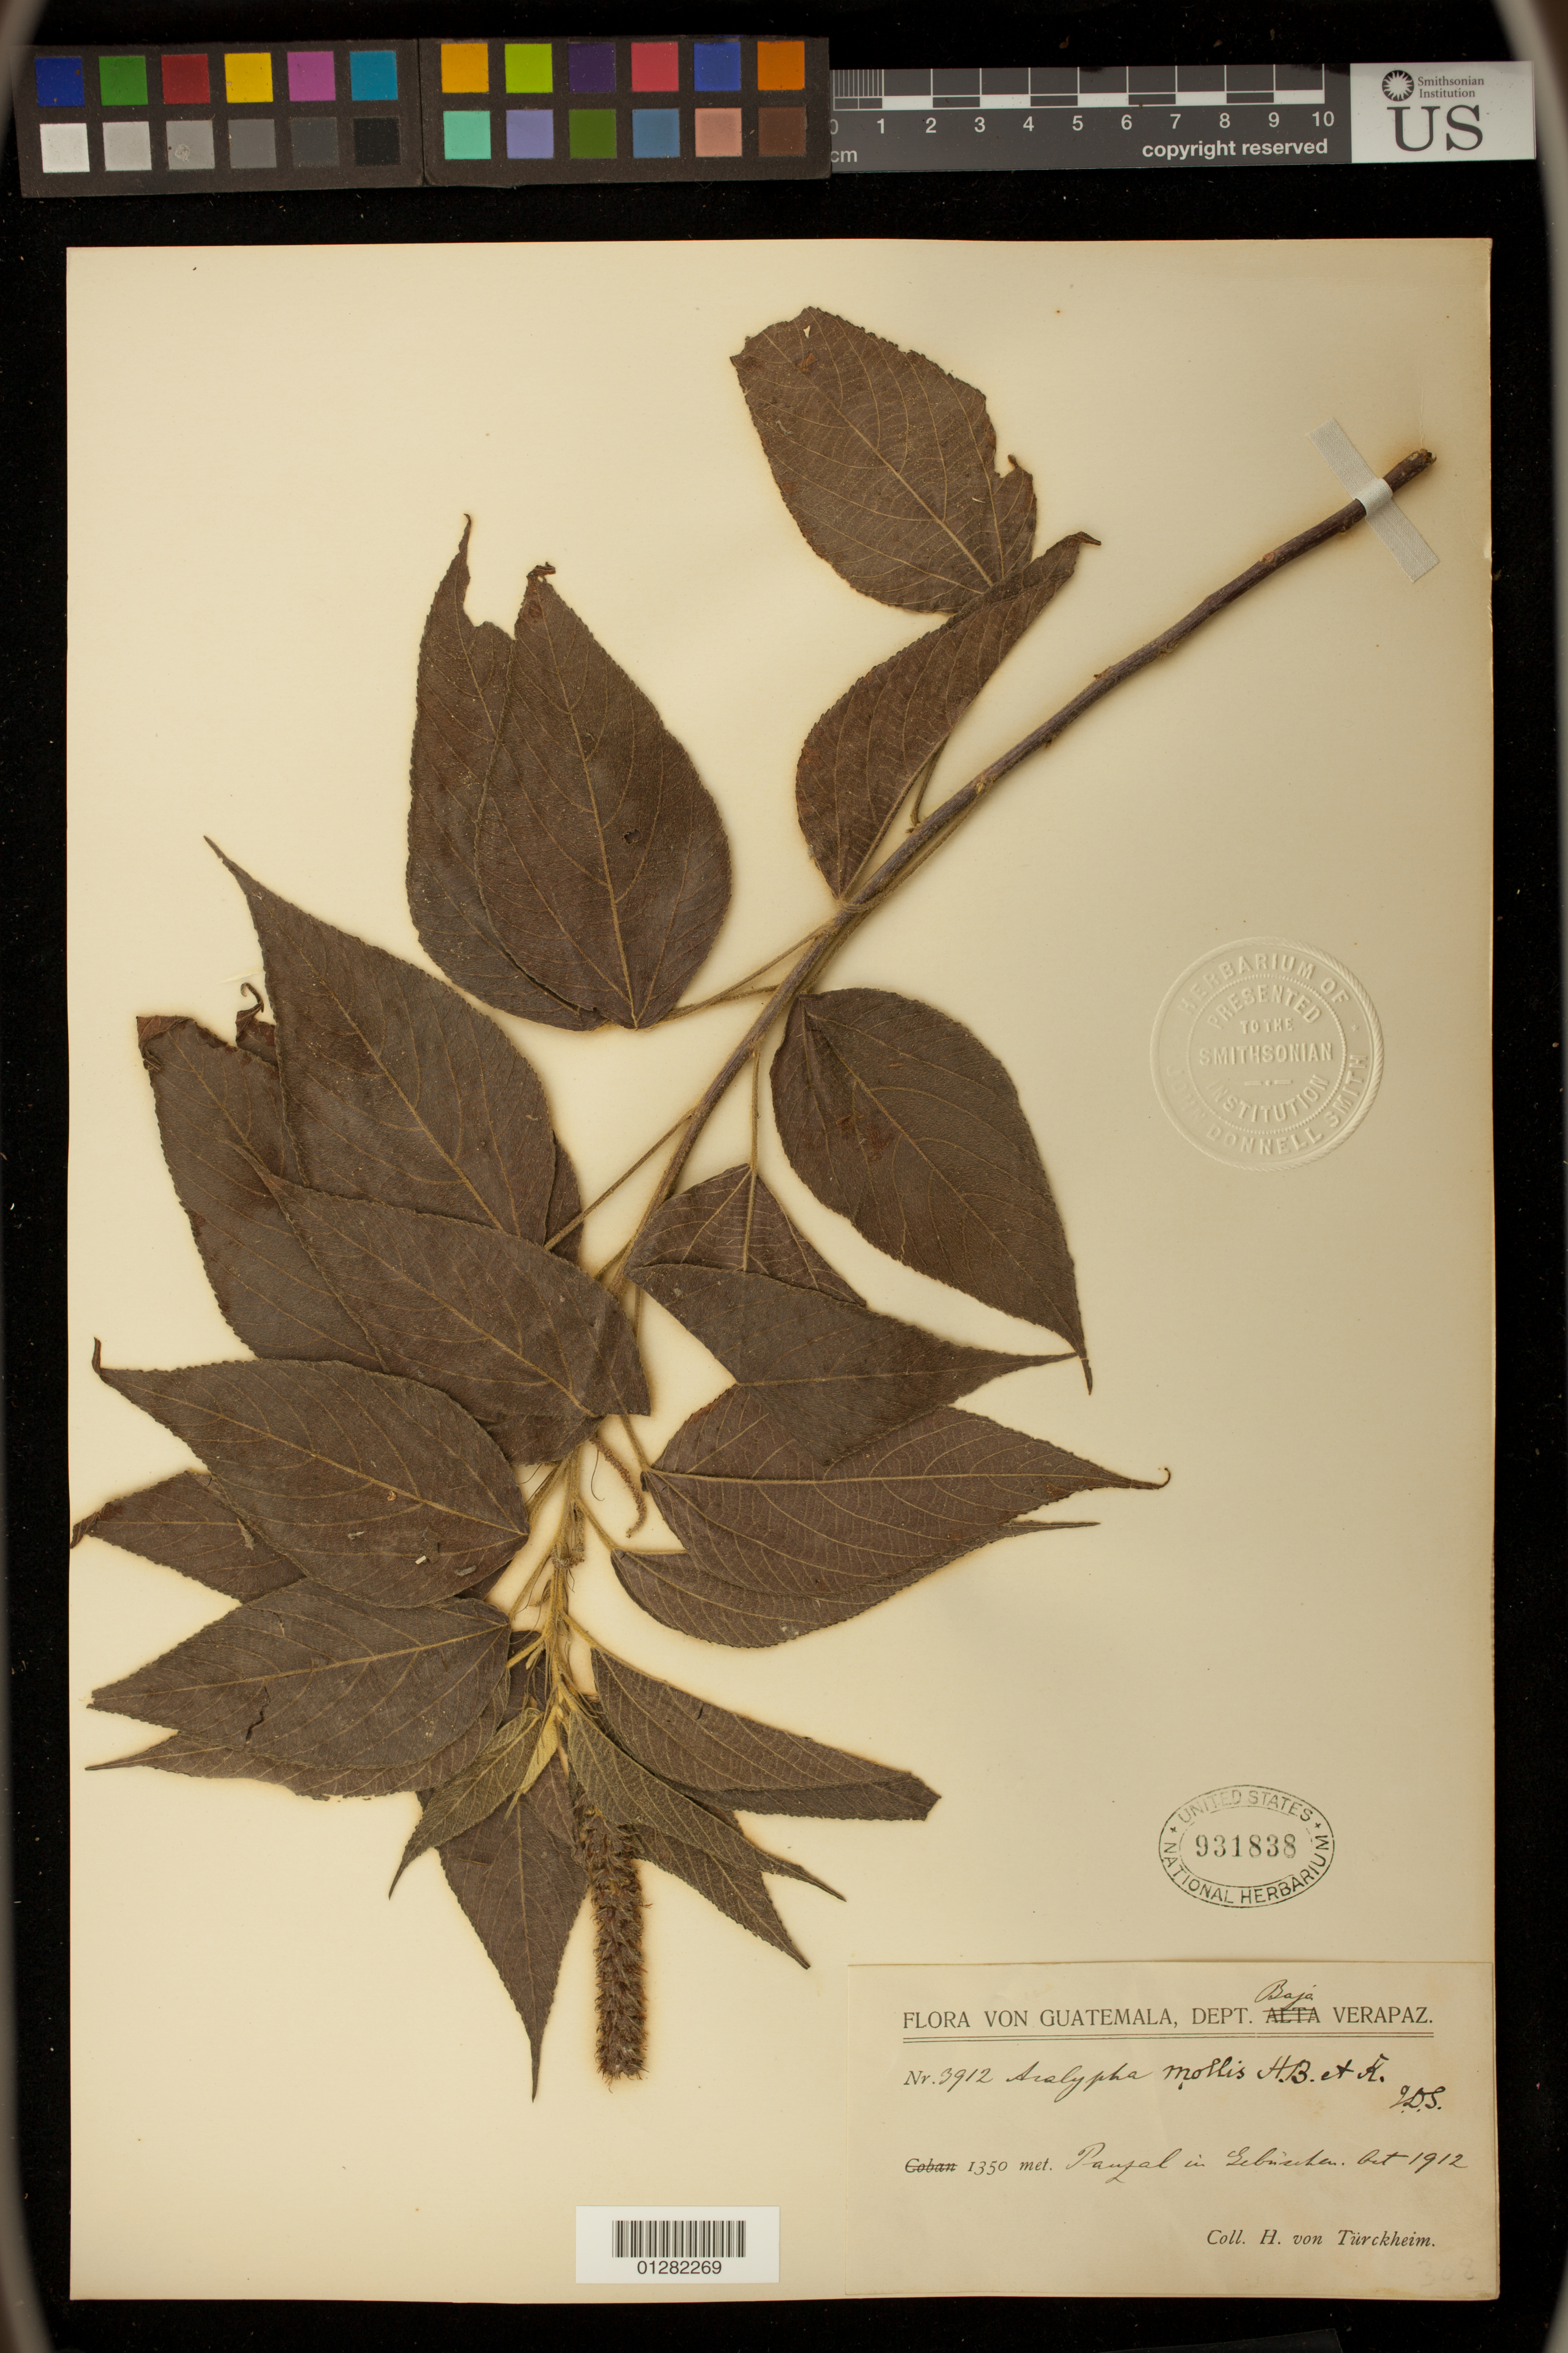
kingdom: Plantae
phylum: Tracheophyta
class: Magnoliopsida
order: Malpighiales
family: Euphorbiaceae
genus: Acalypha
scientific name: Acalypha mollis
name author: Kunth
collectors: R. McVaugh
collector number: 3912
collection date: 1912-10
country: Guatemala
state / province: Baja Verapaz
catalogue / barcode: US 931838